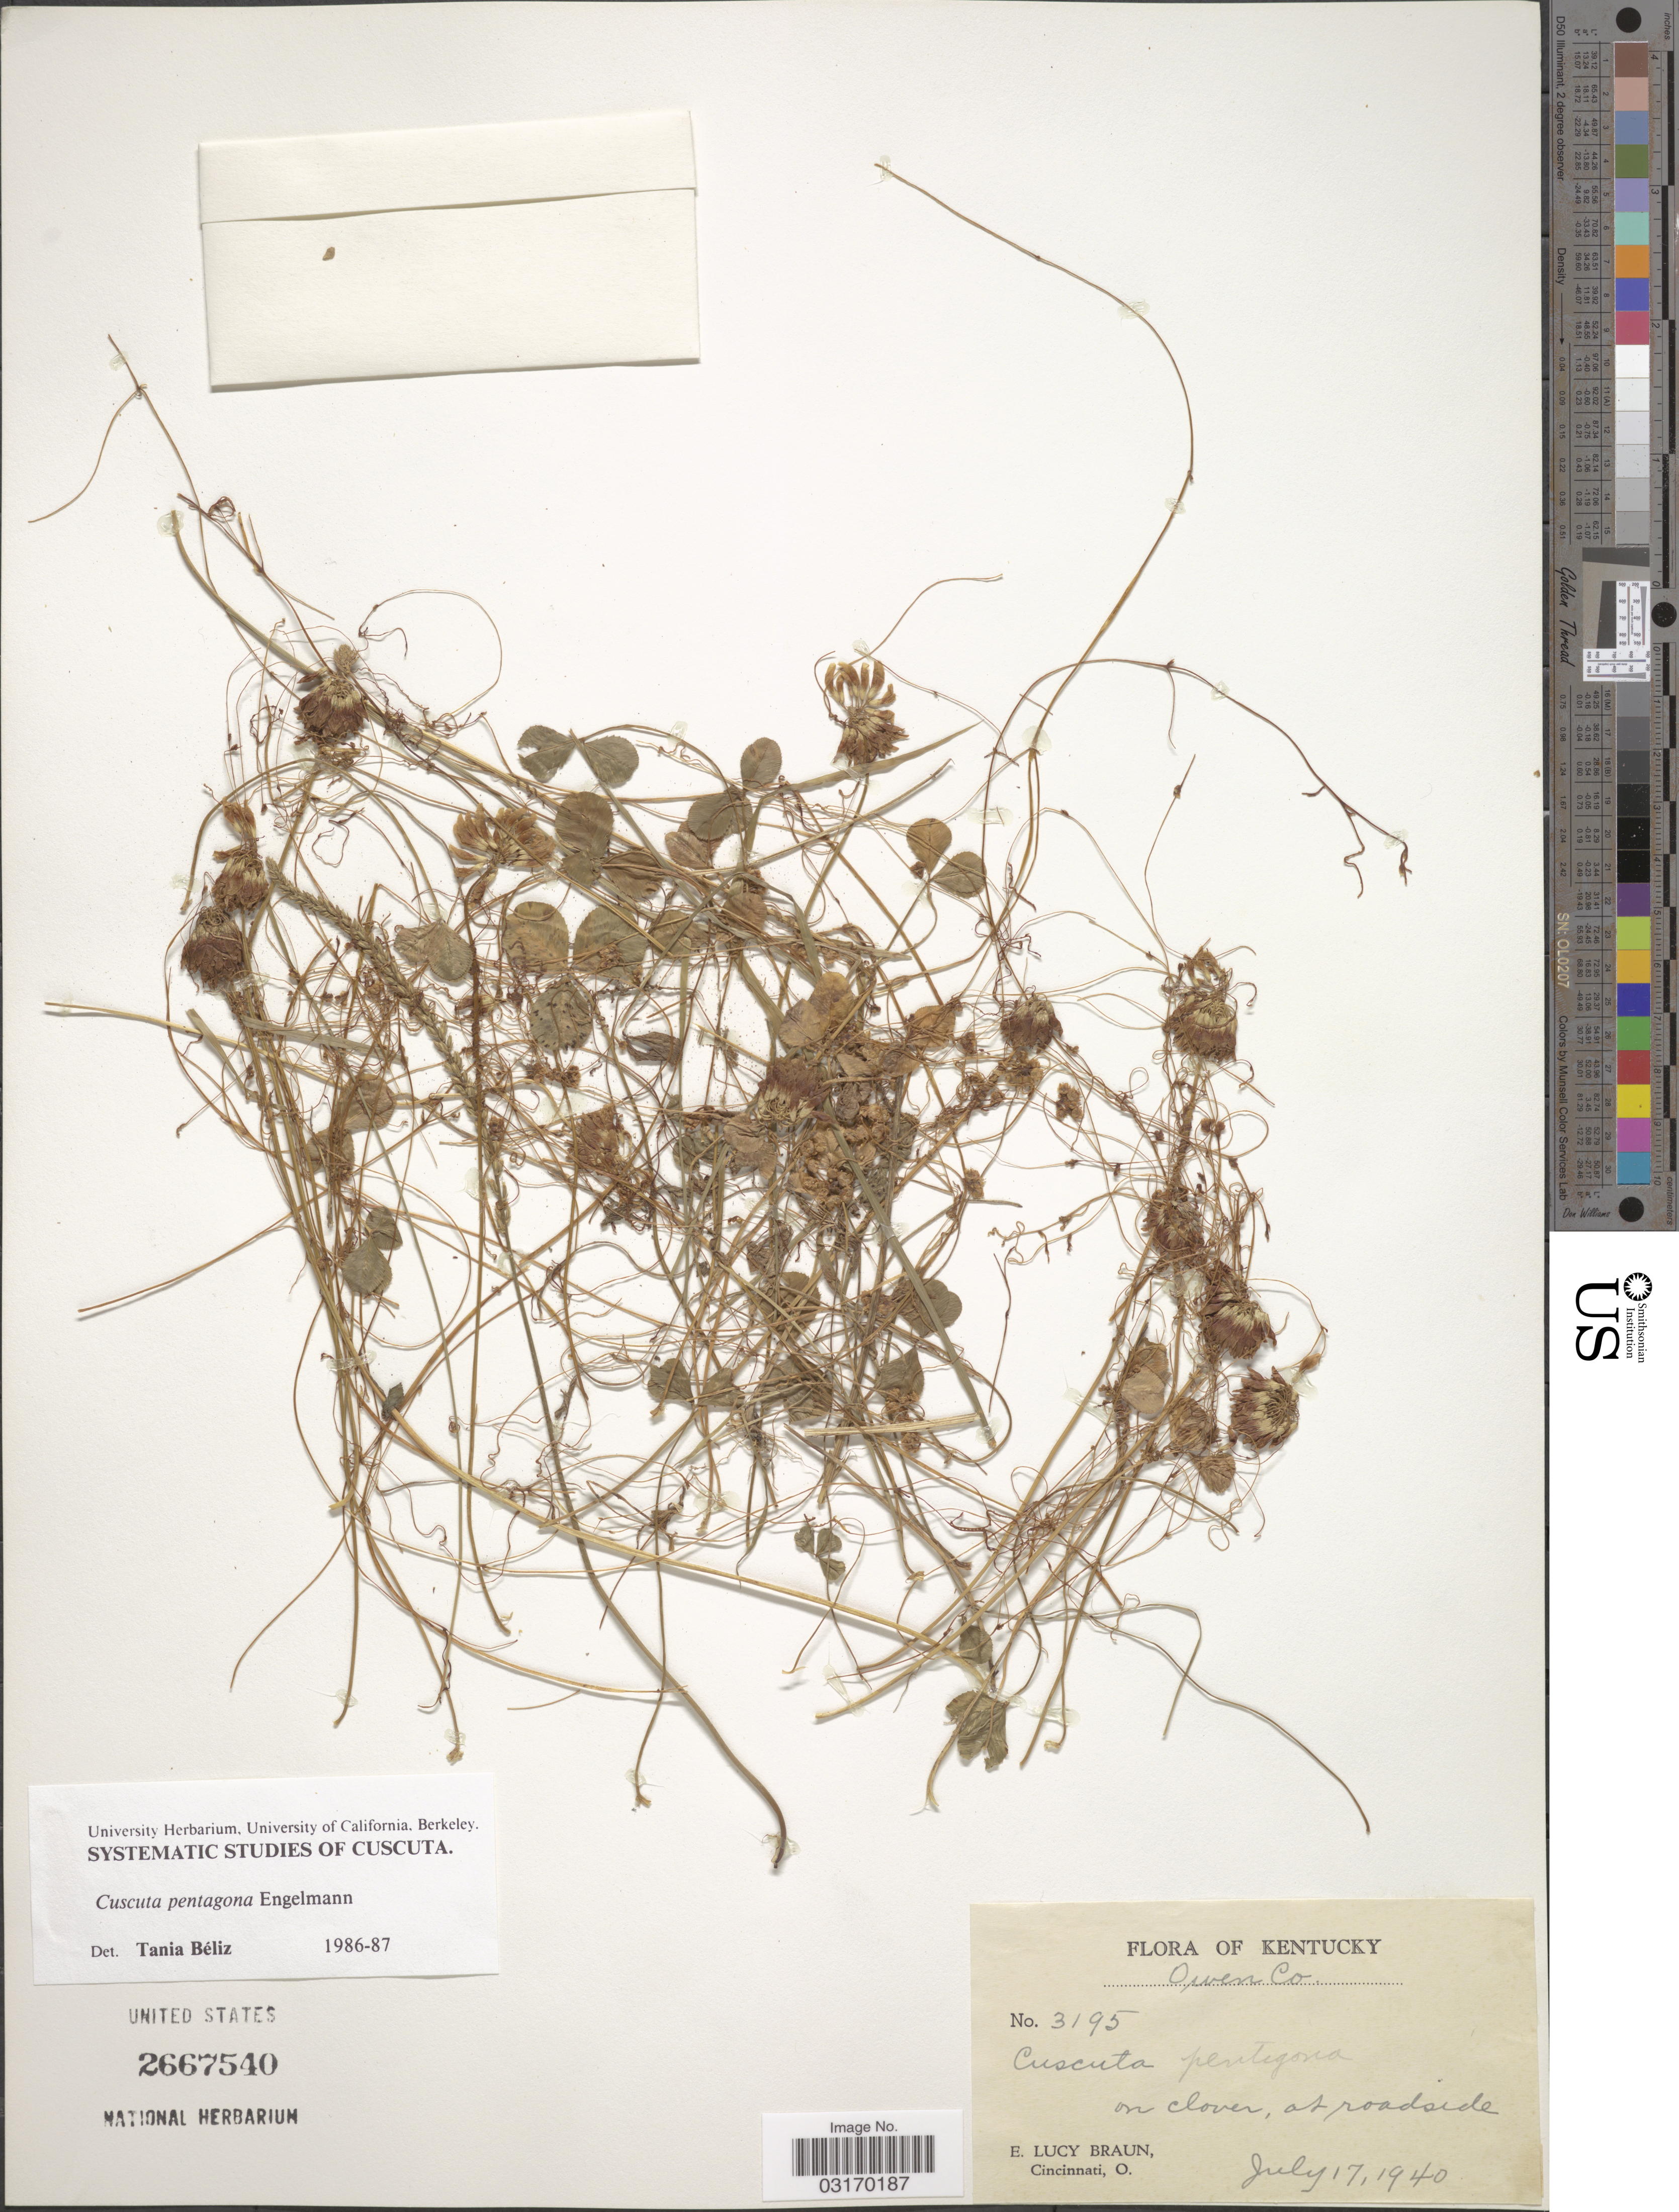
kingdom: Plantae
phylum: Tracheophyta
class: Magnoliopsida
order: Solanales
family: Convolvulaceae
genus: Cuscuta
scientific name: Cuscuta pentagona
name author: Engelm.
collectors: E. L. Braun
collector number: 3195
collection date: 1940-07-17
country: United States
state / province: Kentucky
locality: Owen Co. On clover, at roadside.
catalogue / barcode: US 2667540